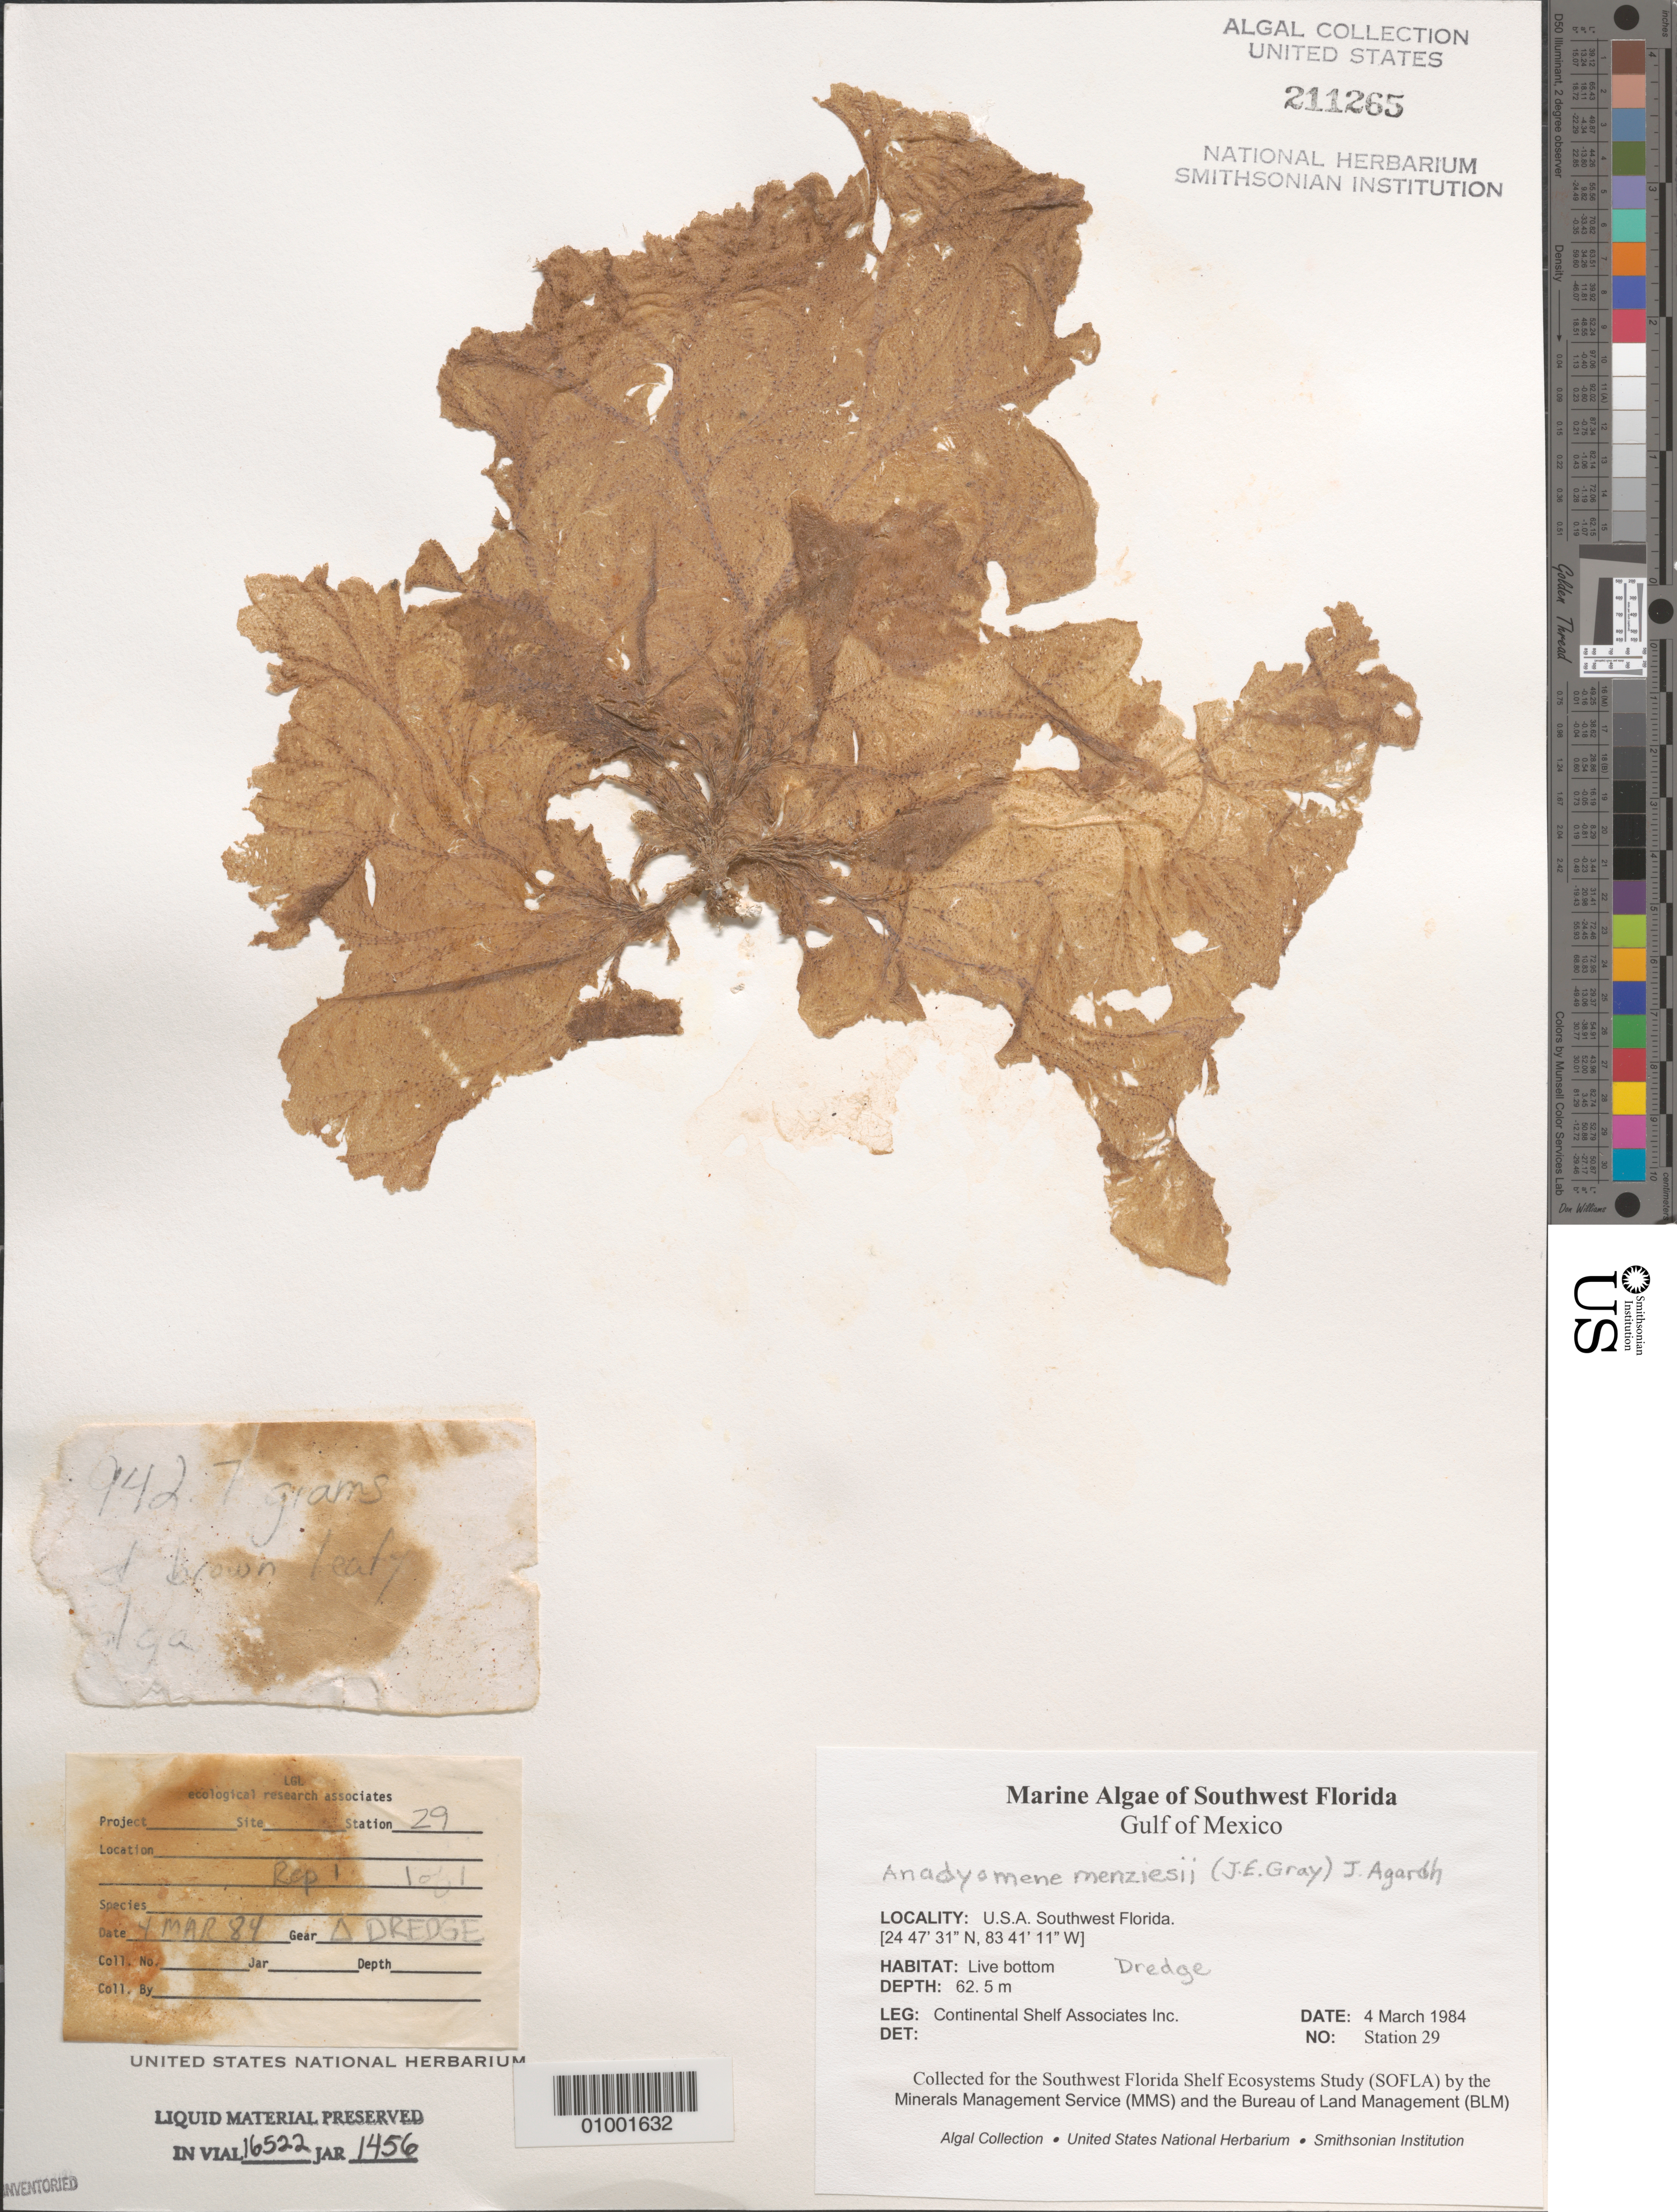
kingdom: Plantae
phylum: Chlorophyta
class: Ulvophyceae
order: Cladophorales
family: Anadyomenaceae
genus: Anadyomene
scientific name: Anadyomene menziesii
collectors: Continental Shelf Associates Inc.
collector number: Station 29 Rep 1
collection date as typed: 04 Mar 1984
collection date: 1984-03-04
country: United States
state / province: Florida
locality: Gulf of Mexico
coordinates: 24 47'31"N, 83 41'11"W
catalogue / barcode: US 211265